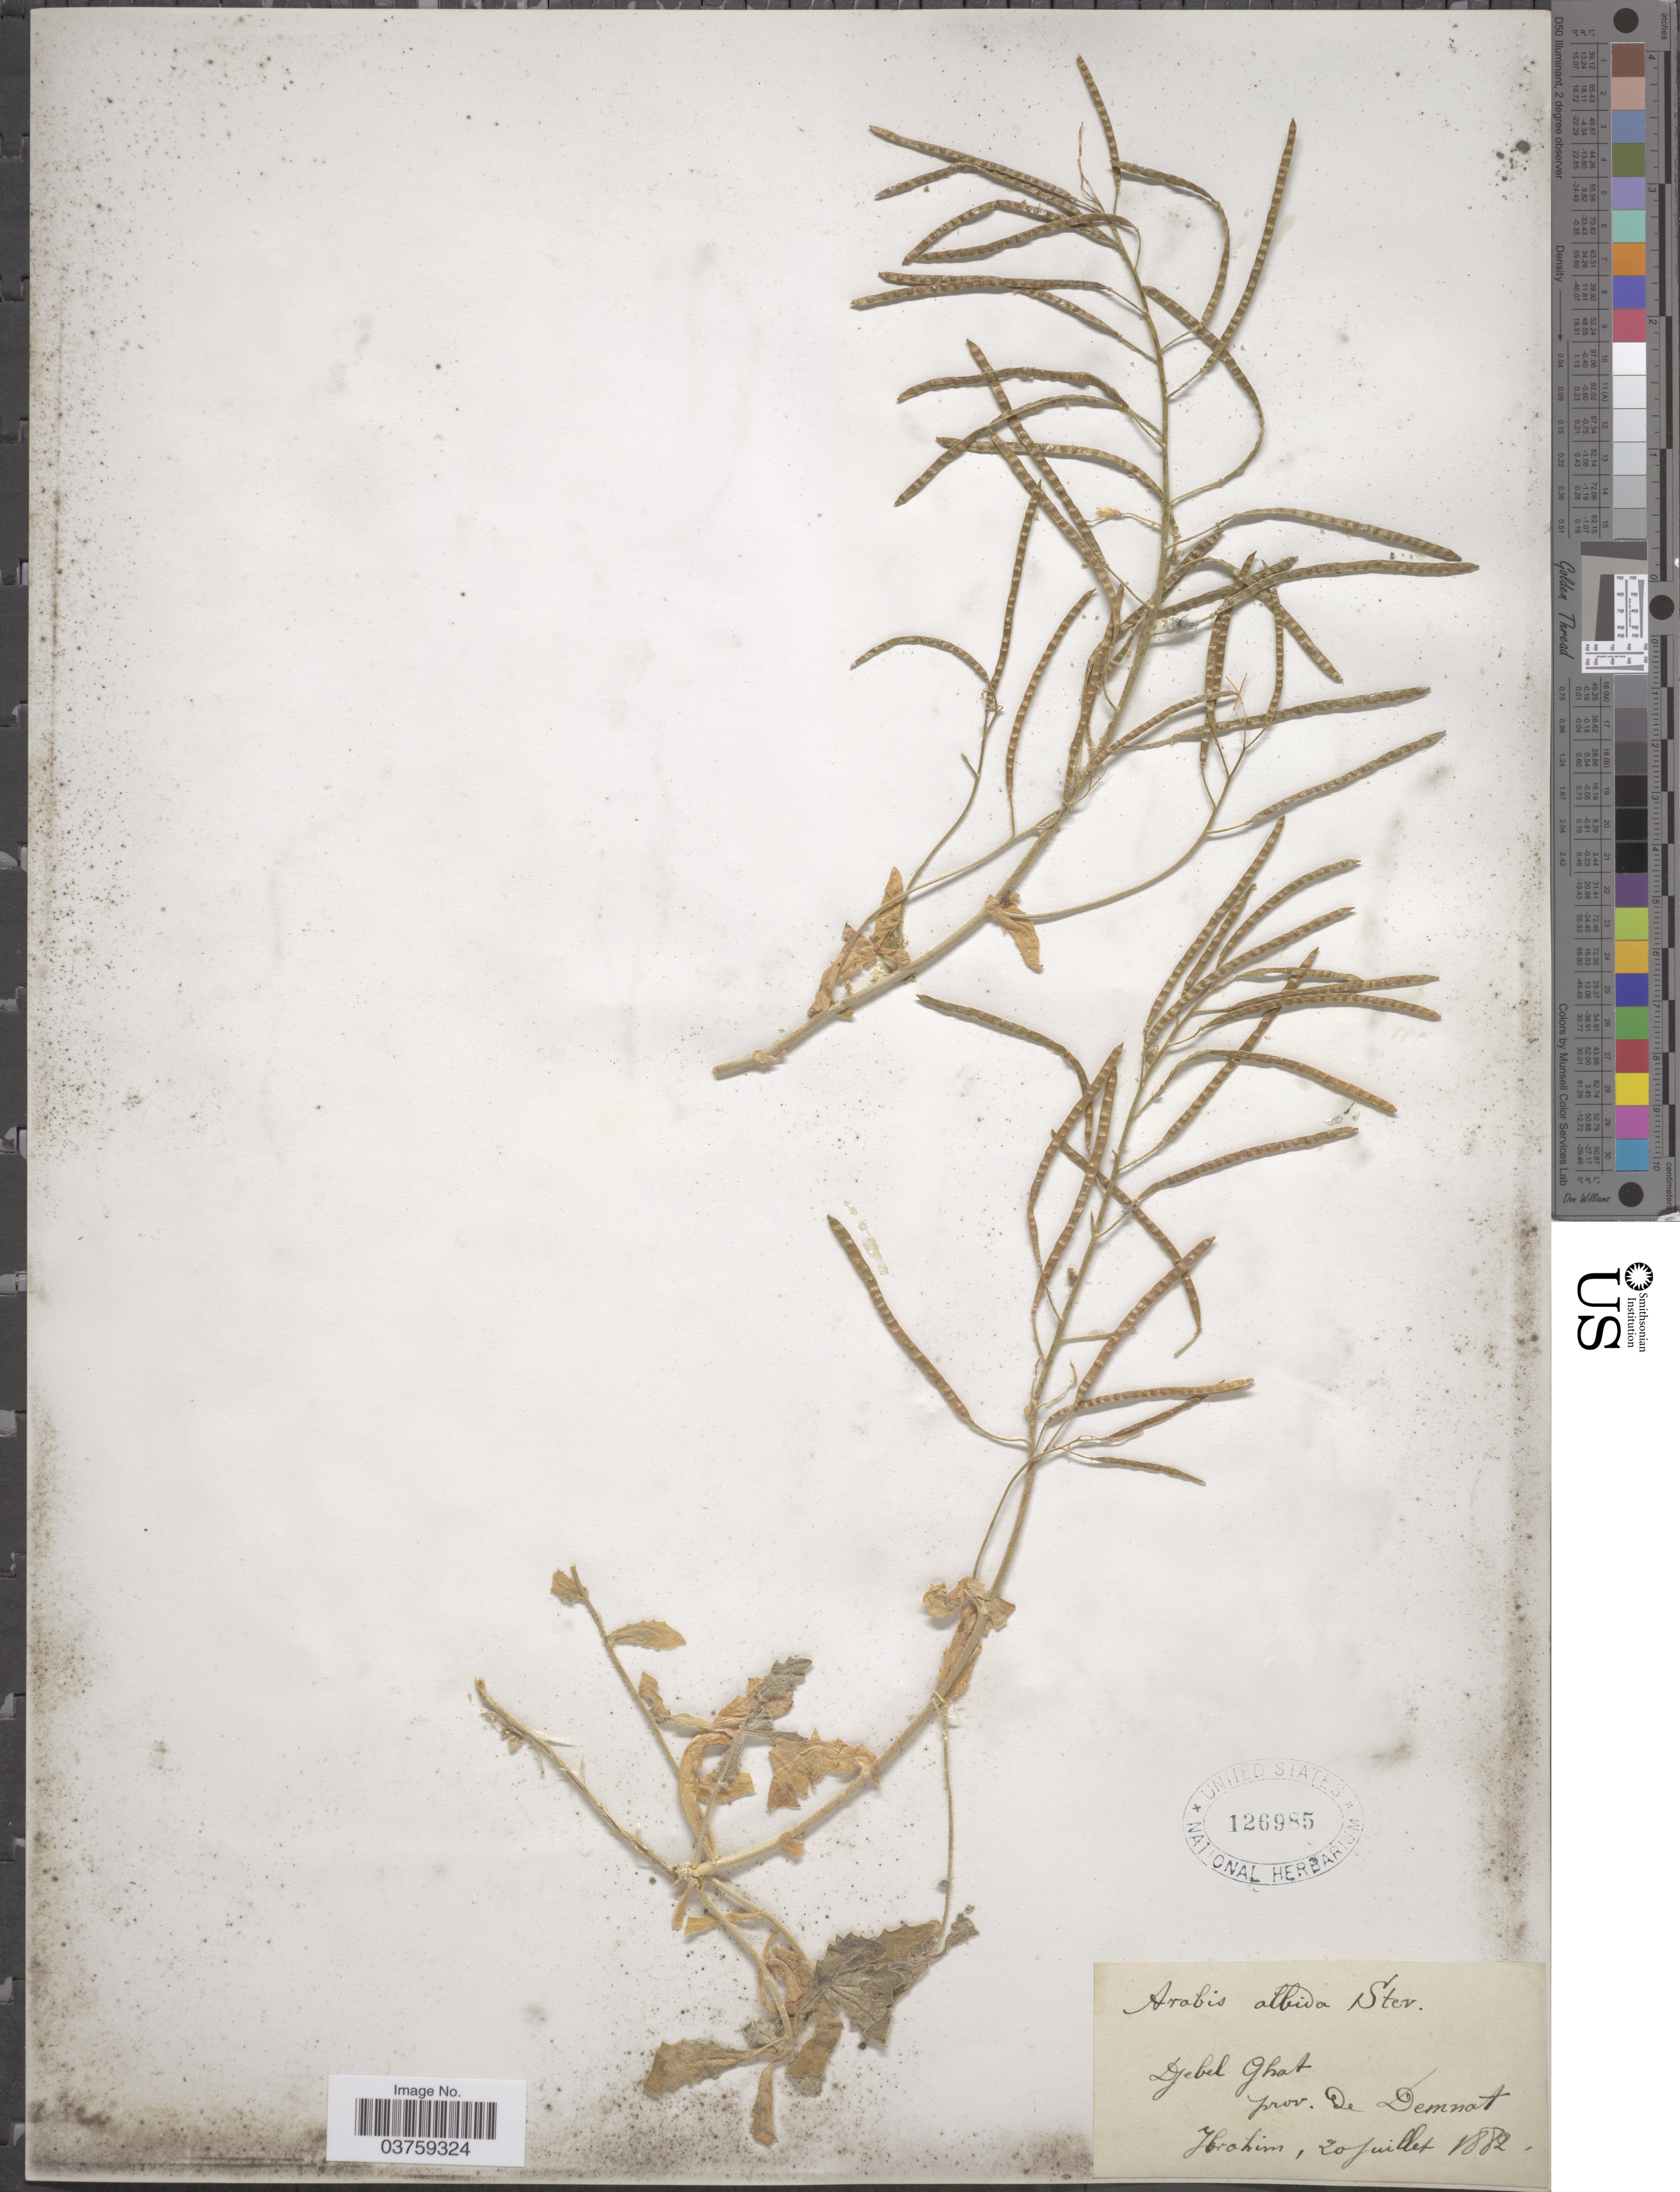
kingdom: Plantae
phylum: Tracheophyta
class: Magnoliopsida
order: Brassicales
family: Brassicaceae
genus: Arabis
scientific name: Arabis albida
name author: Steven ex Fisch.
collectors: -. Ibrahim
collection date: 1882-07-20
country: Morocco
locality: Djebel Ghat, prov. de Demnat.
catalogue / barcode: US 126985